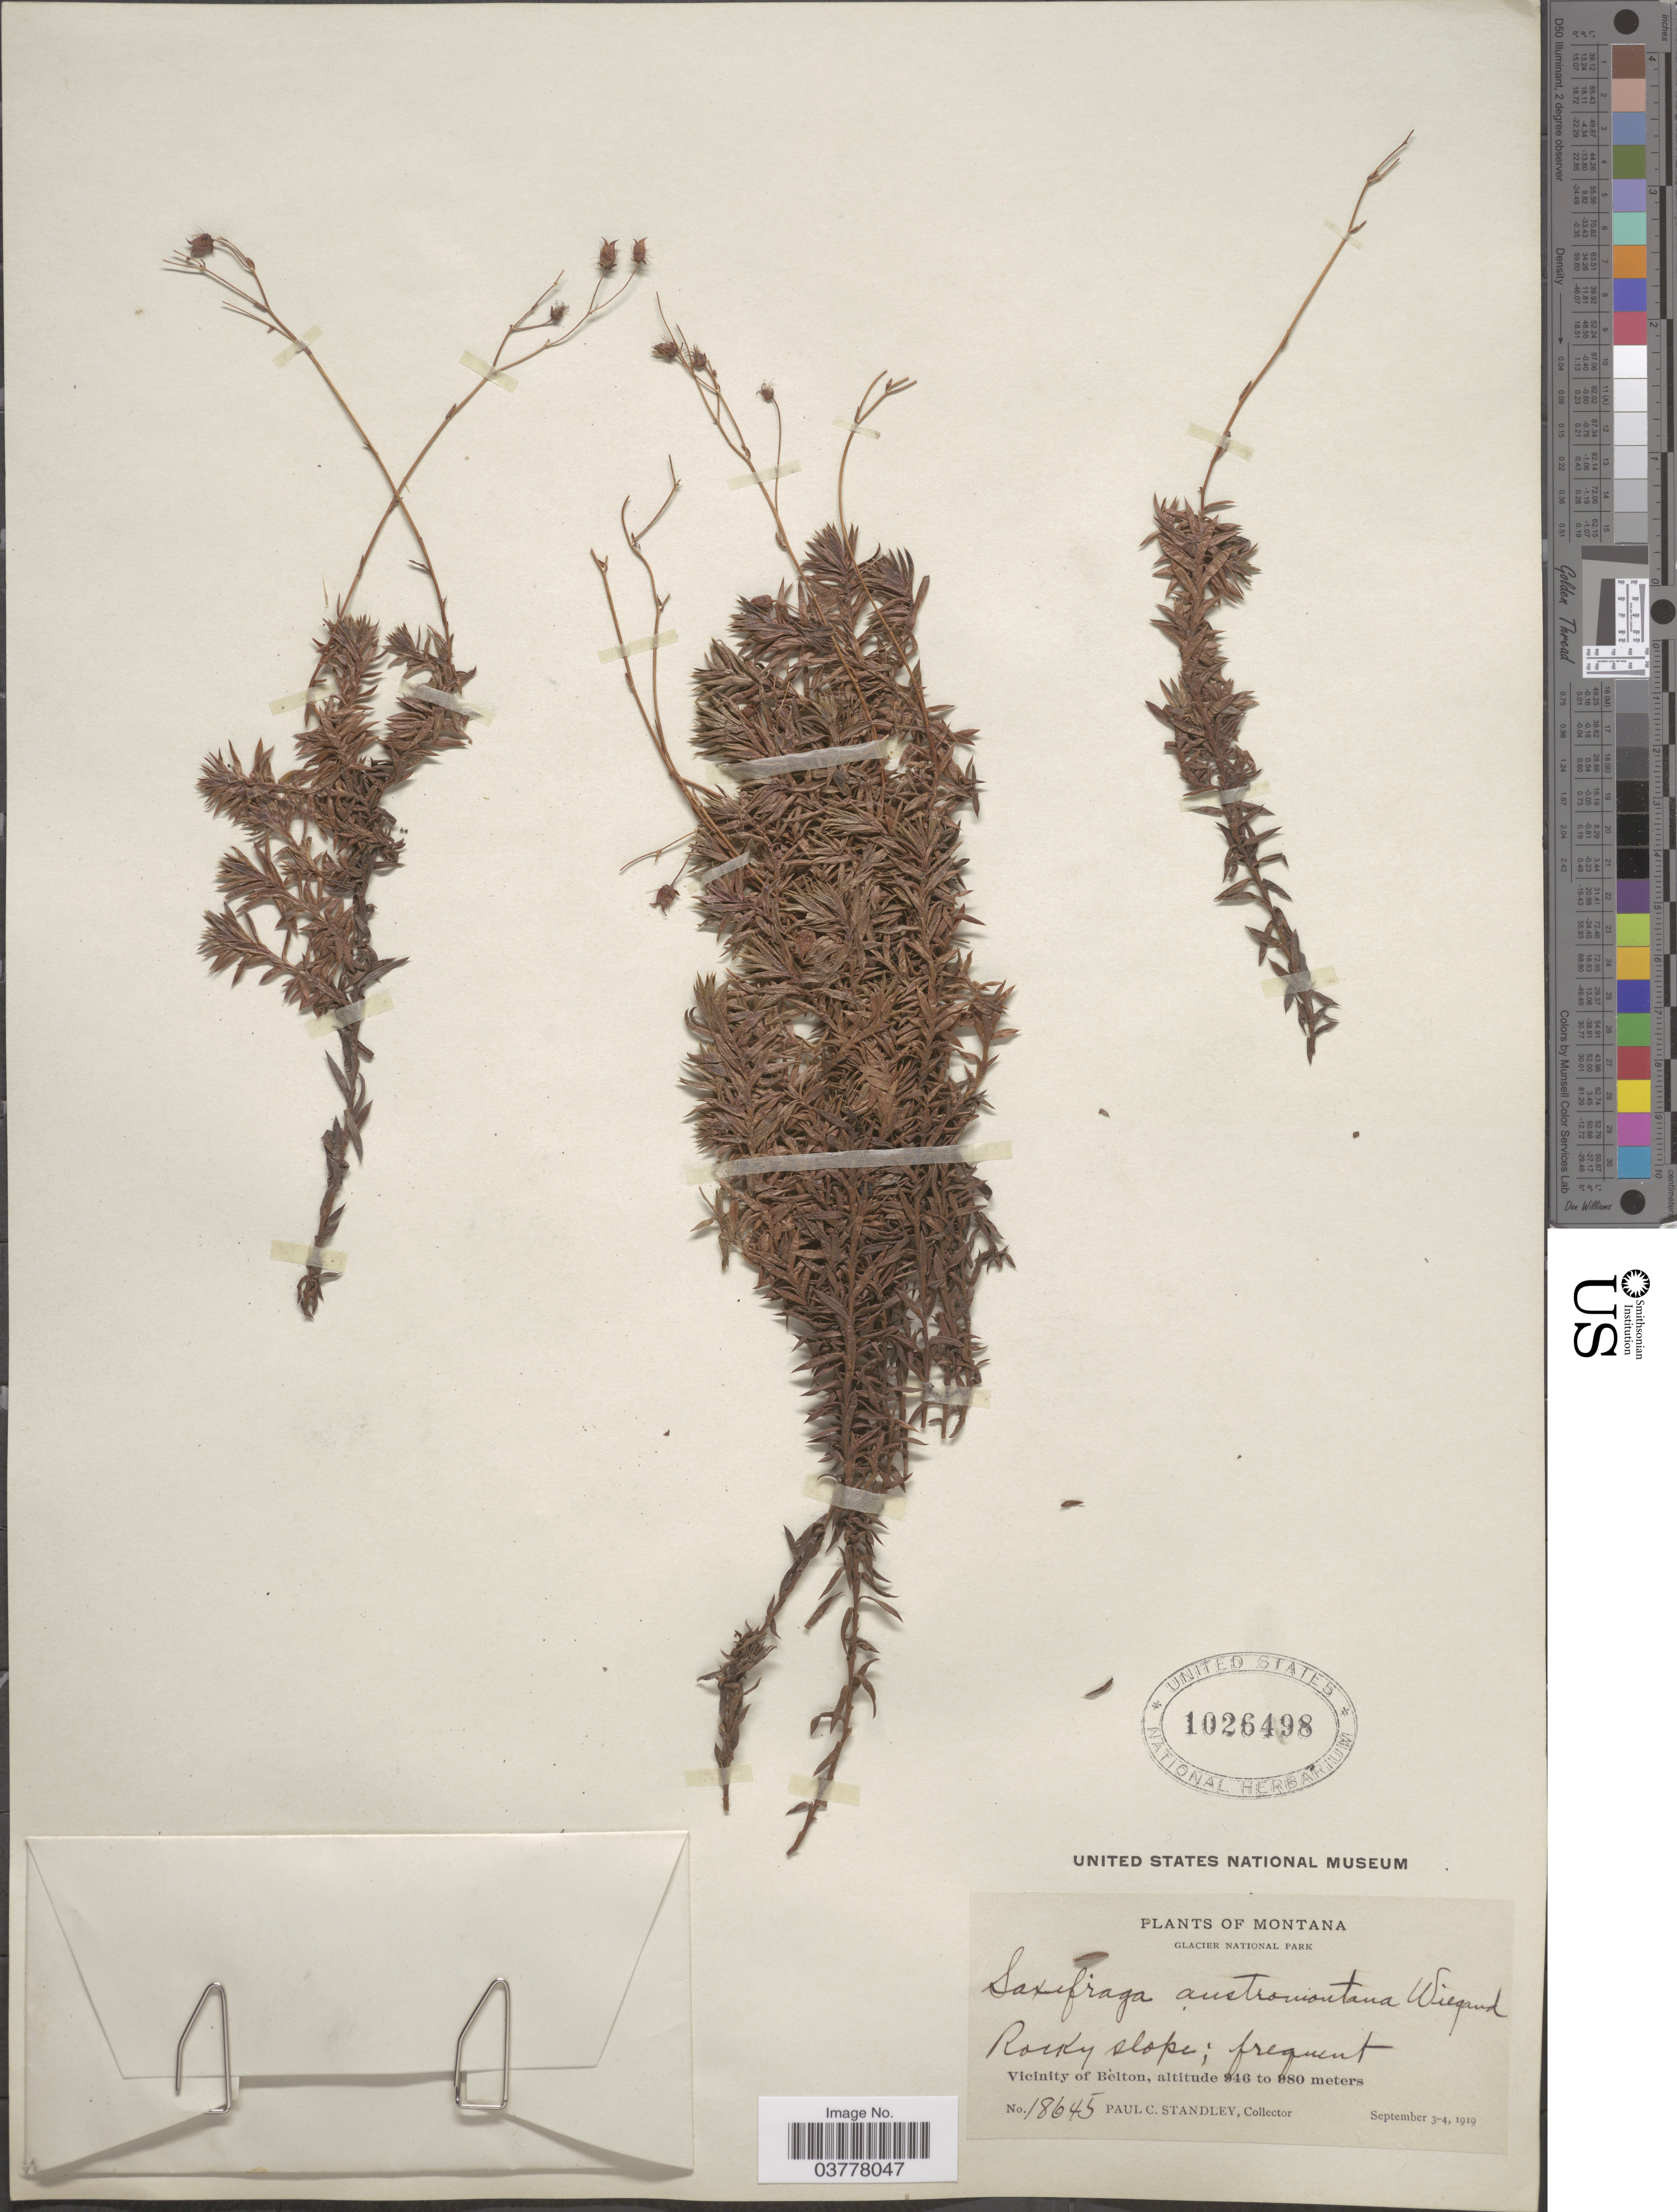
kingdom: Plantae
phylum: Tracheophyta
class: Magnoliopsida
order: Saxifragales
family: Saxifragaceae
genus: Saxifraga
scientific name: Saxifraga bronchialis subsp. austromontana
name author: (Wiegand) Piper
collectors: P. C. Standley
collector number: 18645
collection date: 1919-09-03/1919-09-04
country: United States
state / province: Montana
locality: Glacier National Park. Vicinity of Belton.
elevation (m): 946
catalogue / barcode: US 1026498